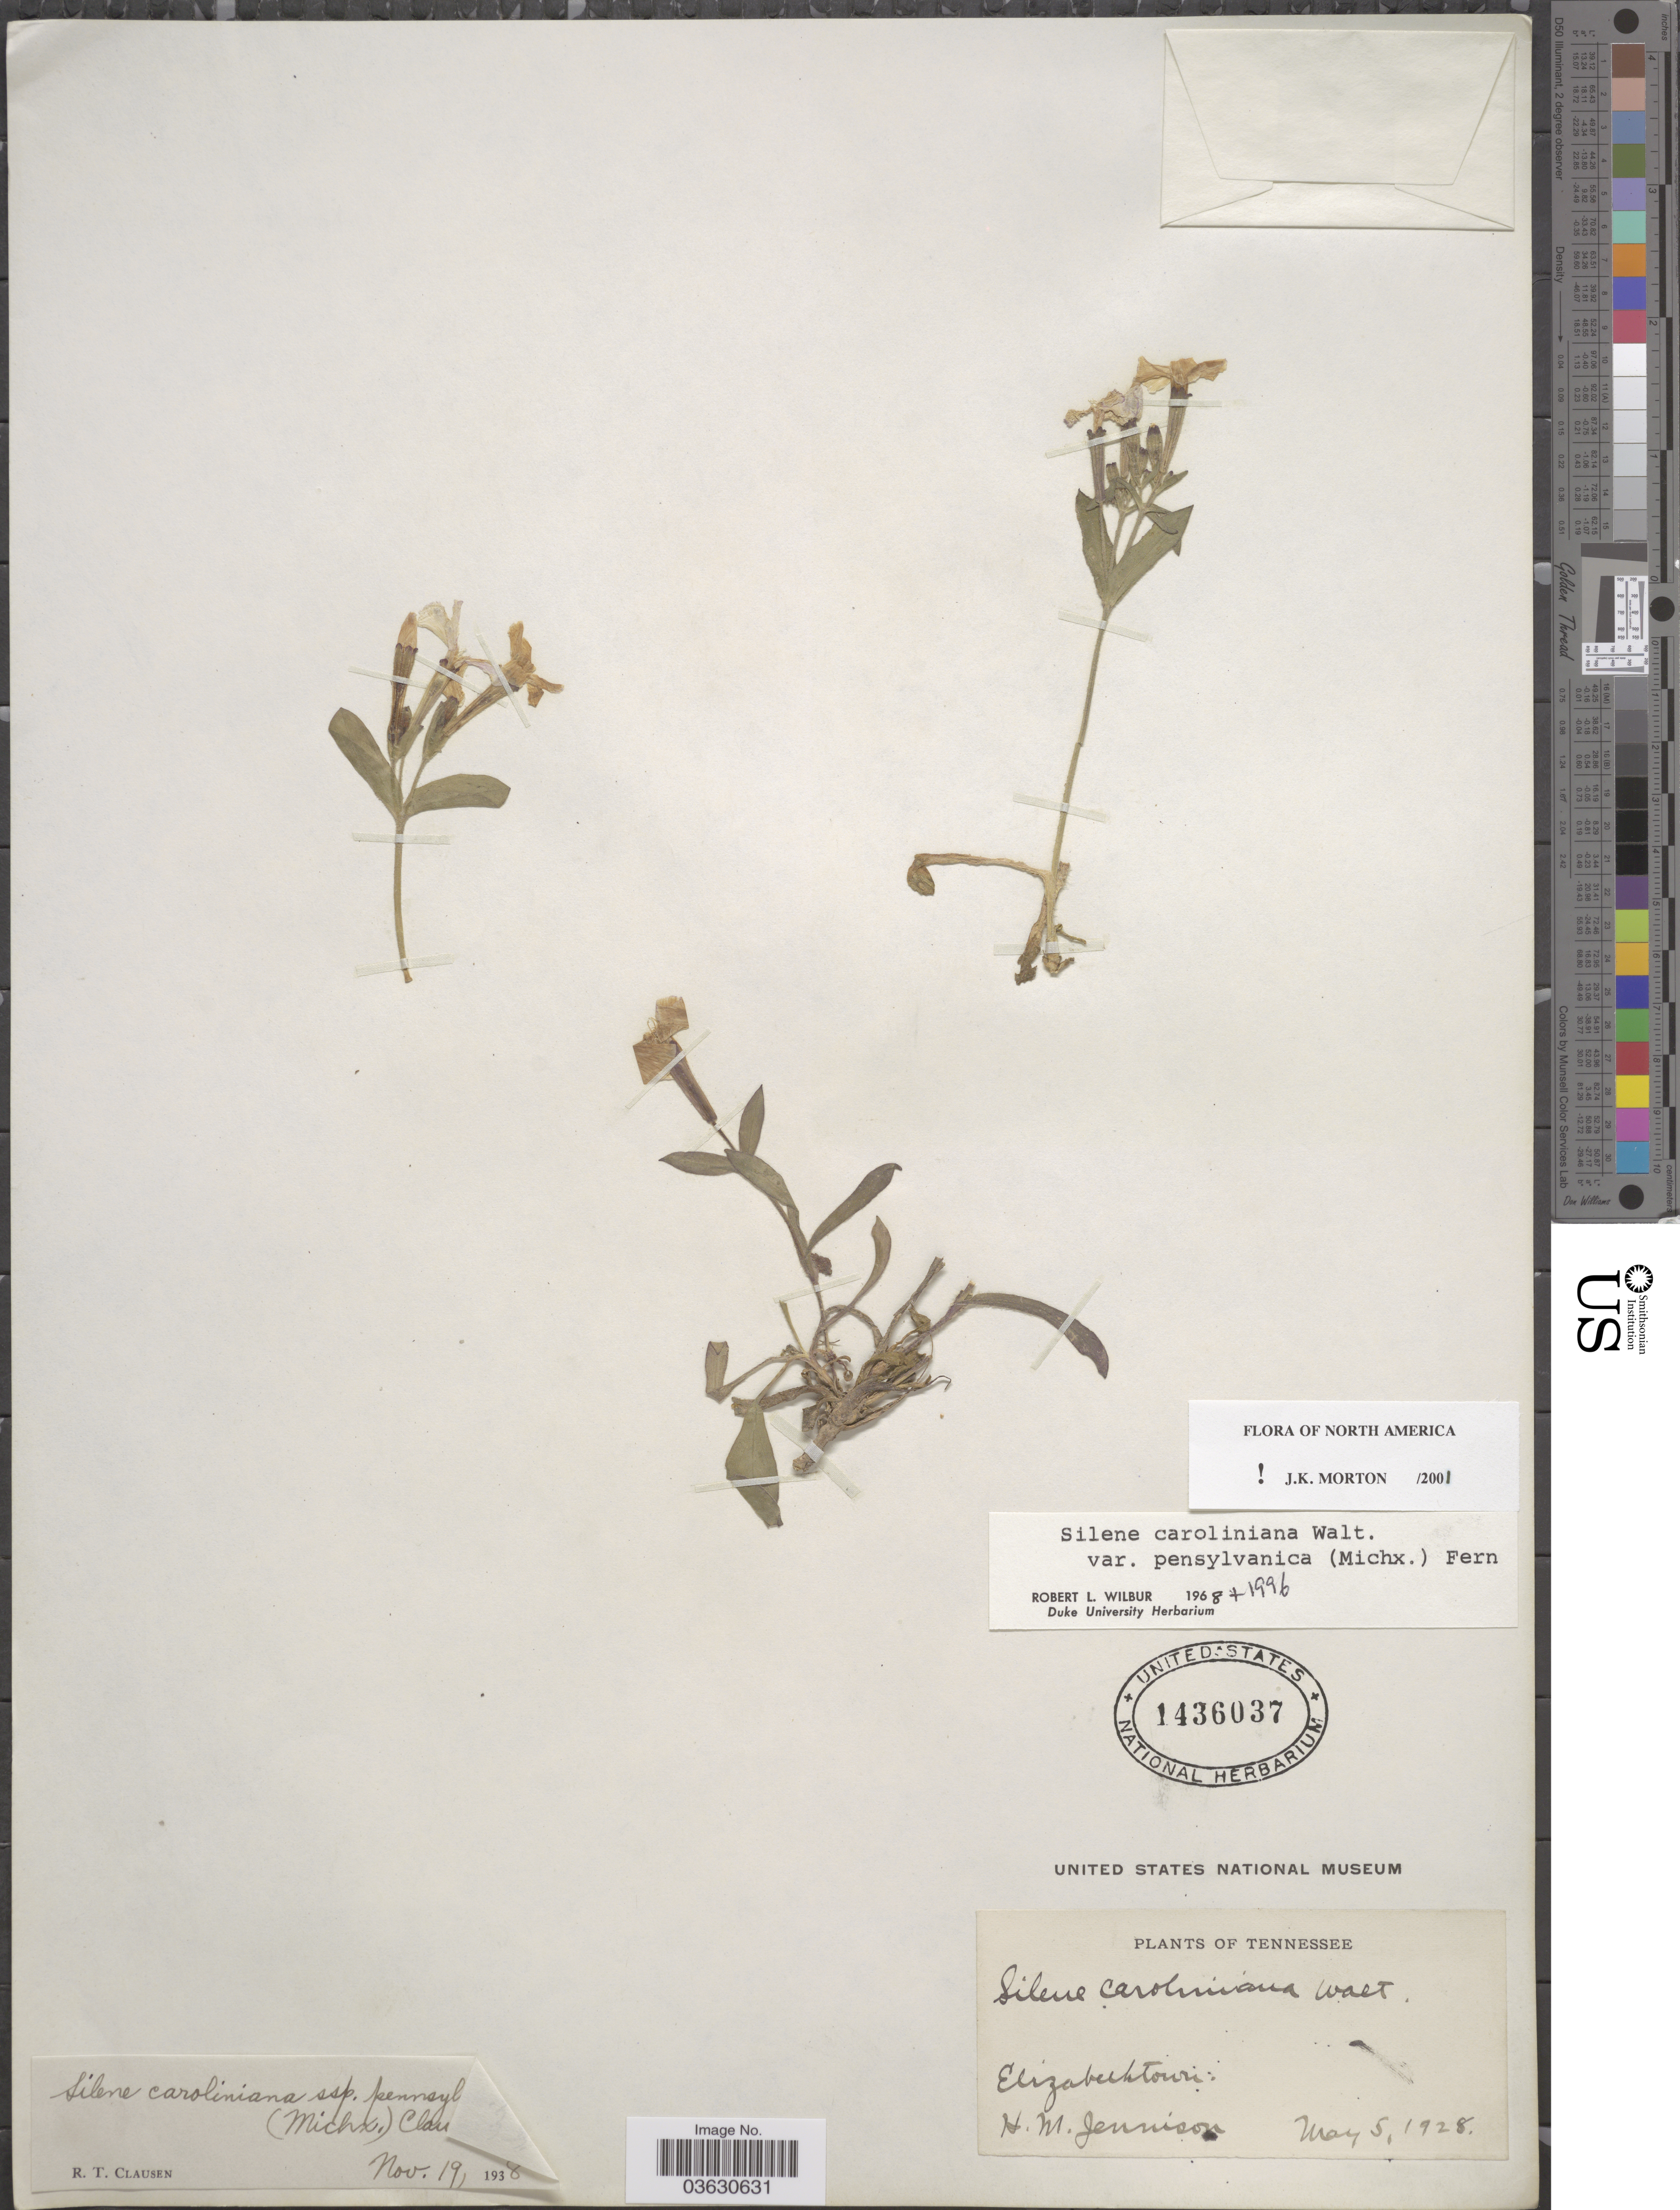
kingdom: Plantae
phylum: Tracheophyta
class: Magnoliopsida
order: Caryophyllales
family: Caryophyllaceae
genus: Silene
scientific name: Silene caroliniana var. pensylvanica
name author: (Michx.) Fernald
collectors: H. Jennison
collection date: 1928-05-05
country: United States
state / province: Tennessee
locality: Elizabethtown.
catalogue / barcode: US 1436037